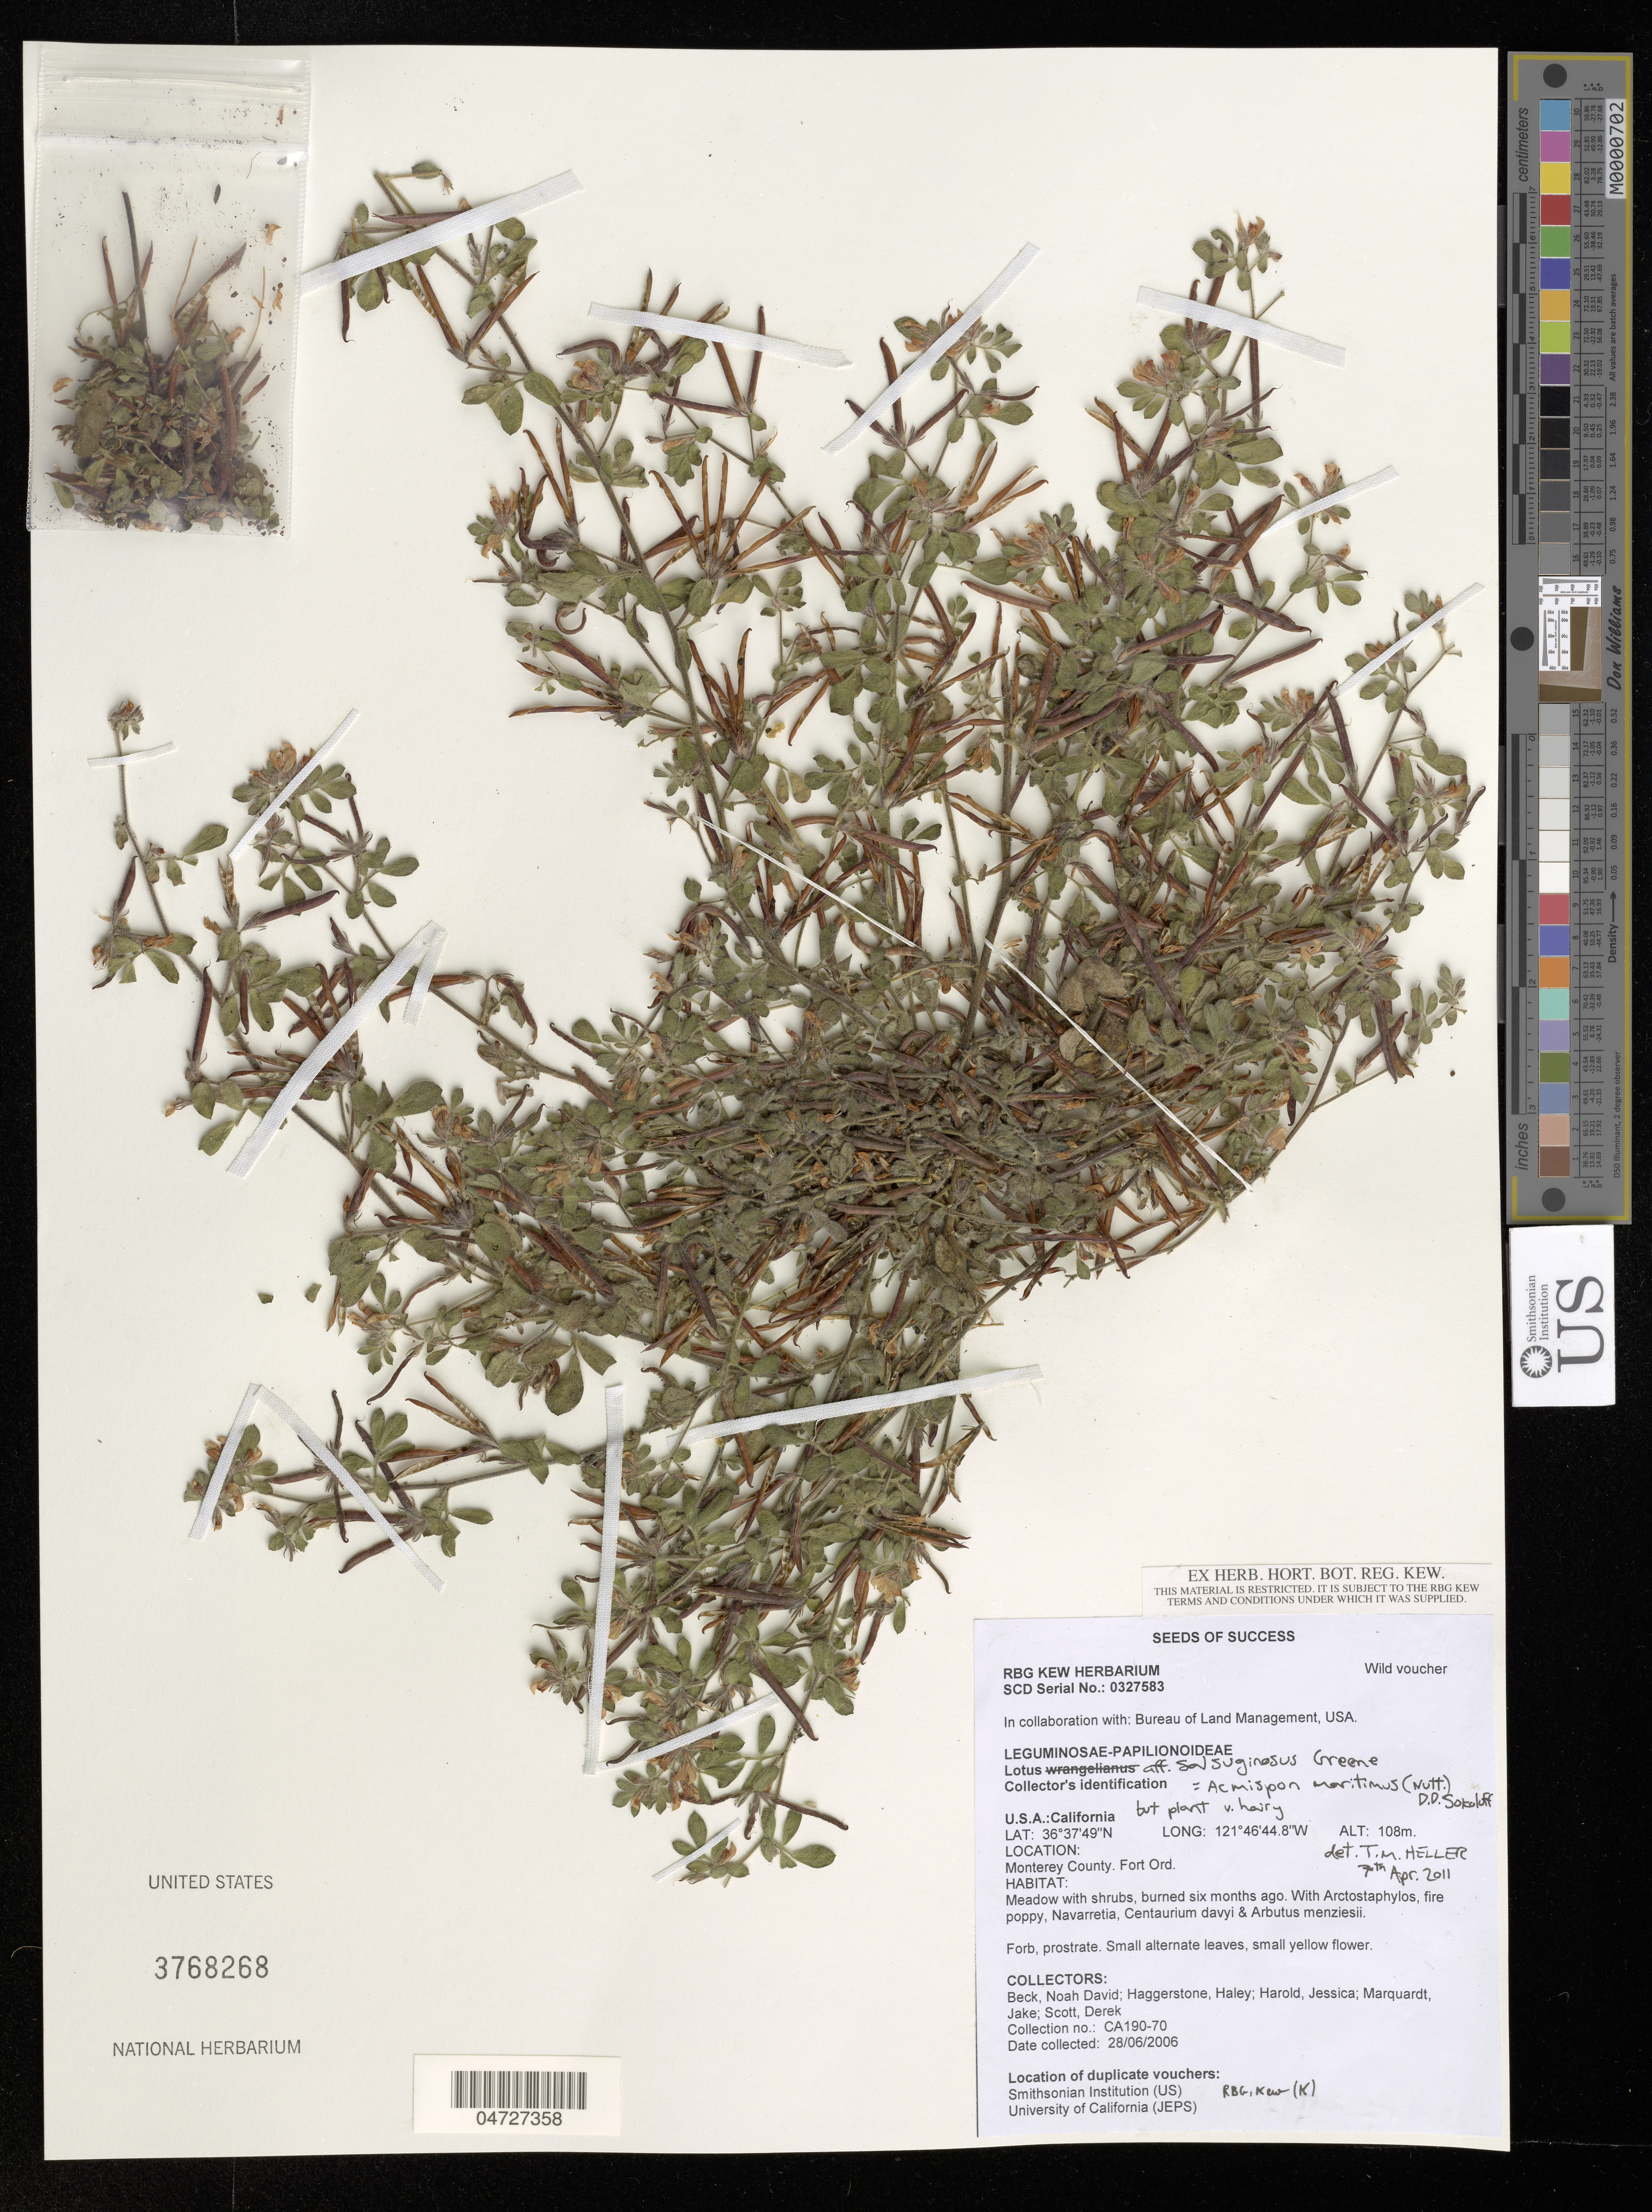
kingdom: Plantae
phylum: Tracheophyta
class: Magnoliopsida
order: Fabales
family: Fabaceae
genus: Acmispon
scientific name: Acmispon maritimus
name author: (Nutt.) D.D. Sokoloff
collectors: N. Beck, H. Haggerstone, J. Harold, J. Marquardt & et al.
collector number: CA190-70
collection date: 2006-06-28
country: United States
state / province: California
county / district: Monterey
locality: Monterey County. Fort Ord.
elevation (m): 108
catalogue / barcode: US 3768268